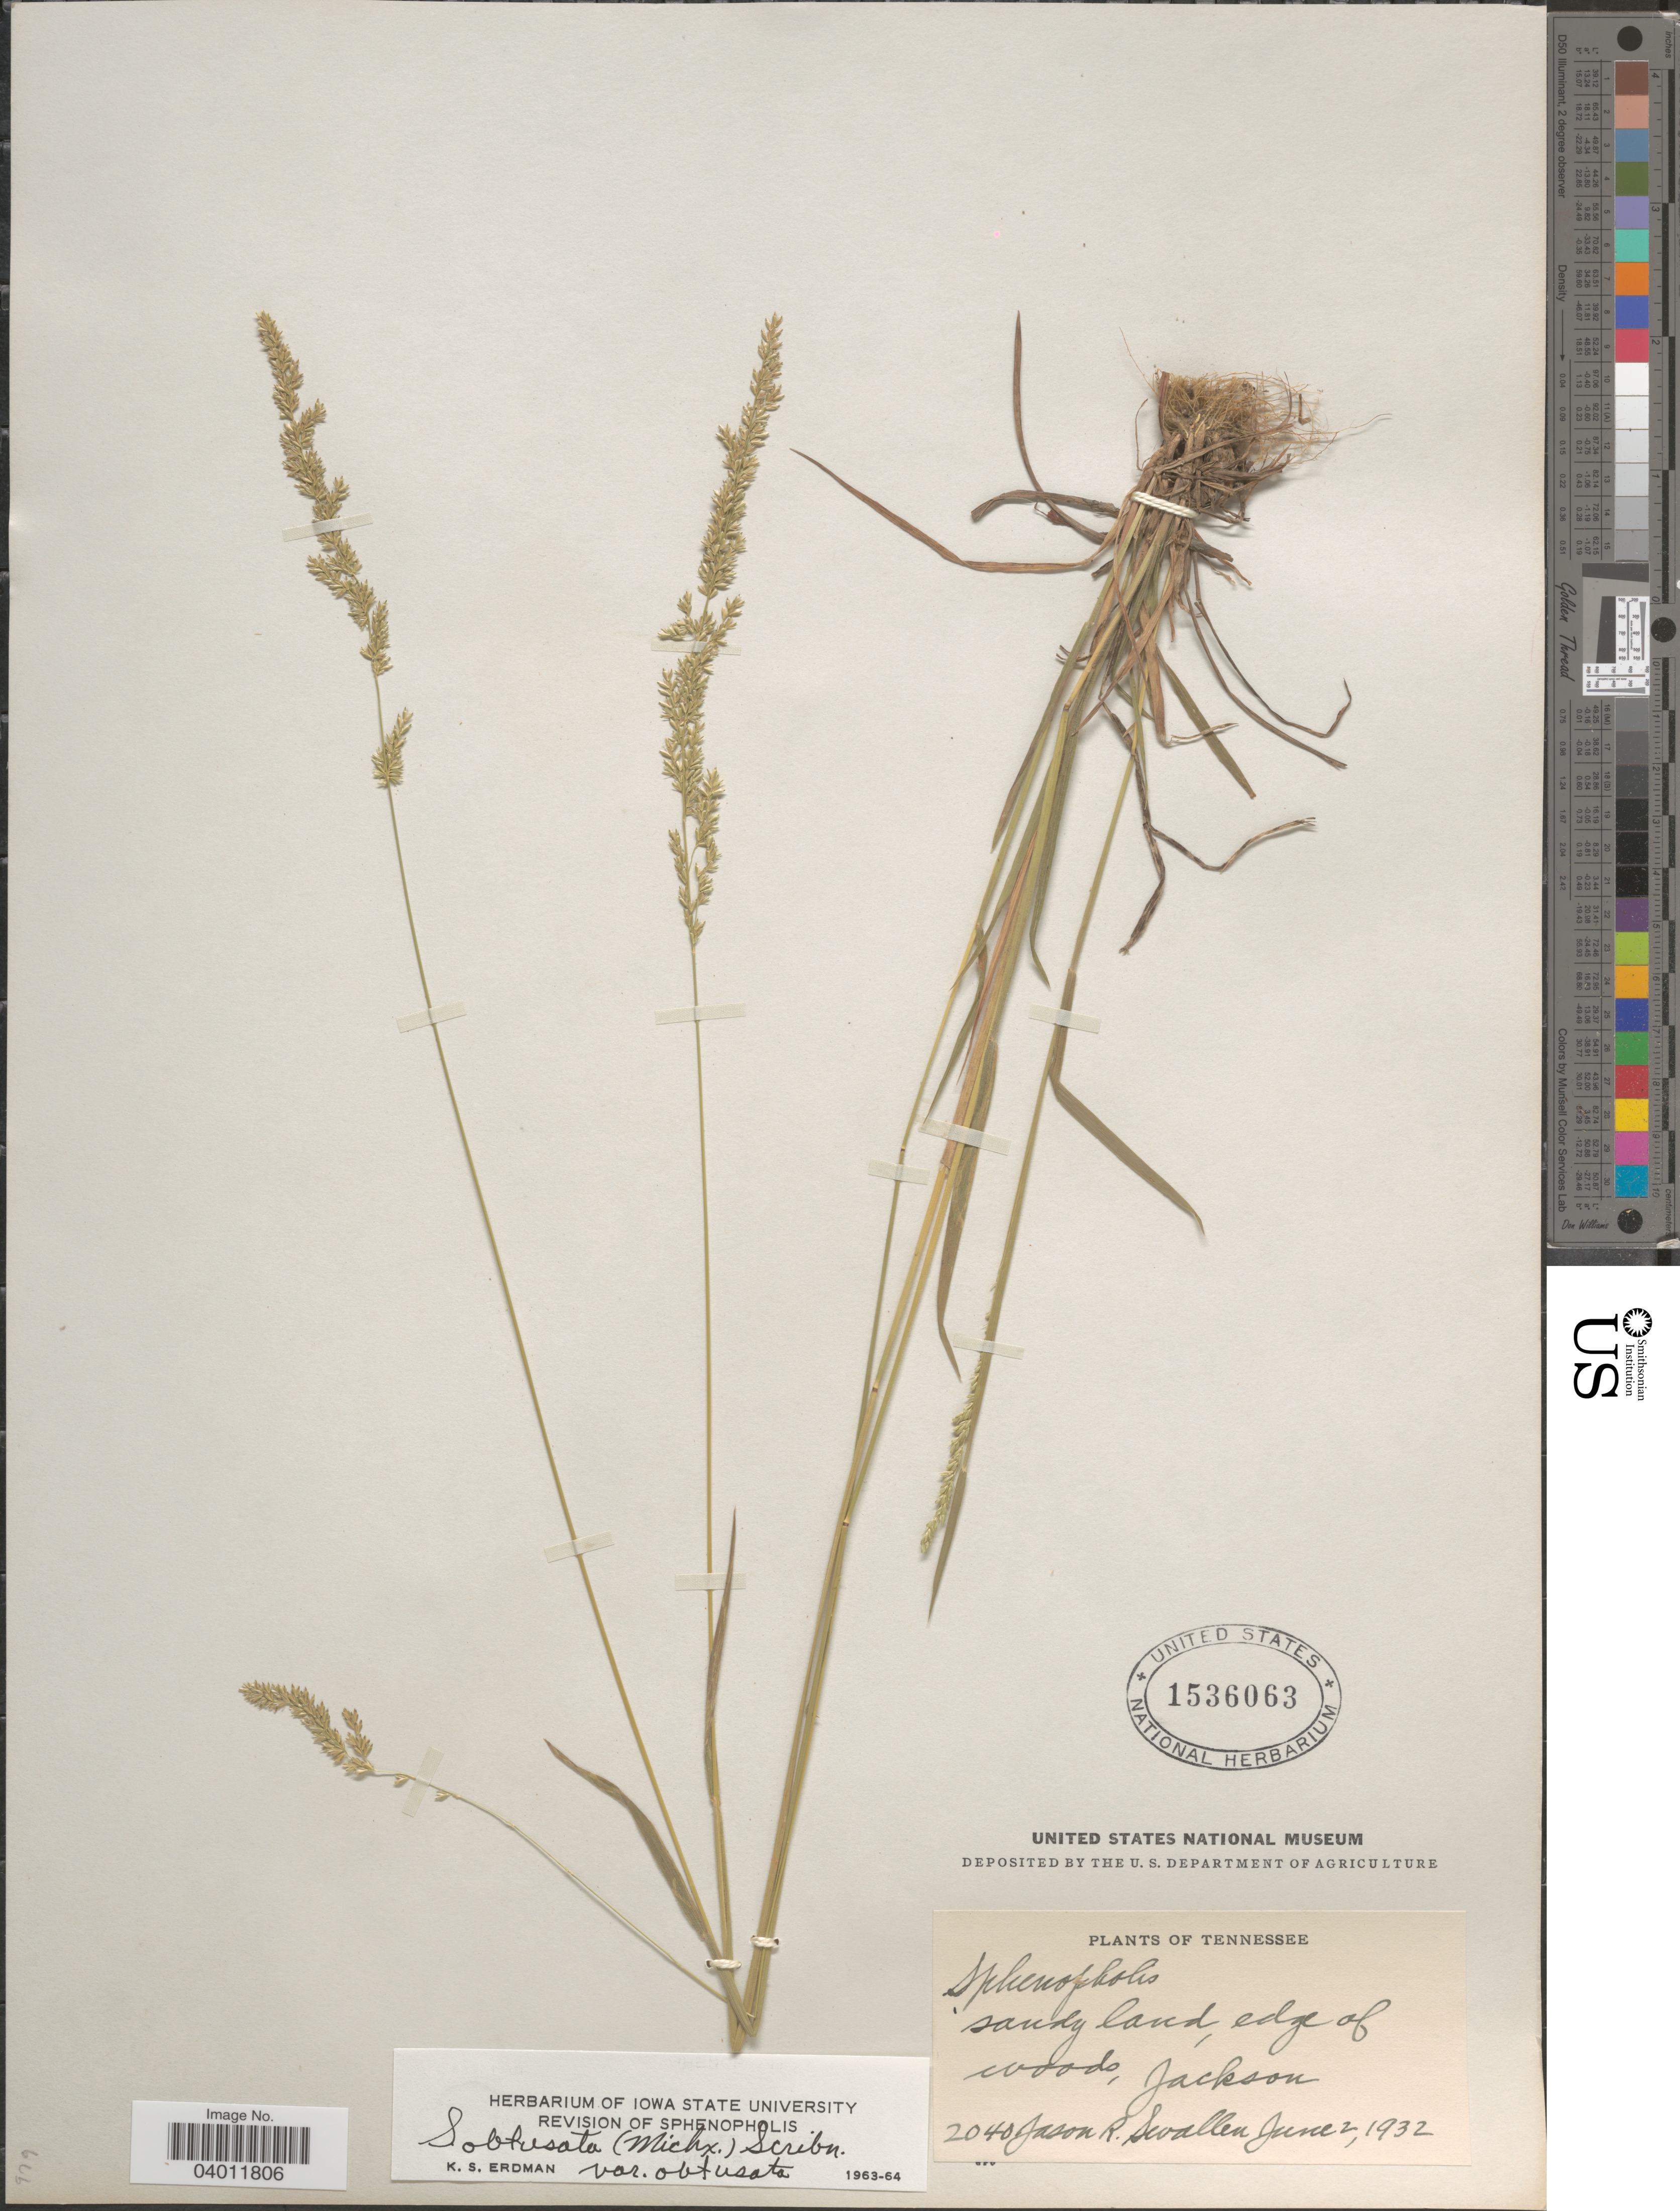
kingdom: Plantae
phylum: Tracheophyta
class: Liliopsida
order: Poales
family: Poaceae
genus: Sphenopholis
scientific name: Sphenopholis obtusata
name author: (Michx.) Scribn.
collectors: J. R. Swallen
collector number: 2040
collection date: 1932-06-02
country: United States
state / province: Tennessee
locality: Sandy land, edge of woods, Jackson.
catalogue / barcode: US 1536063